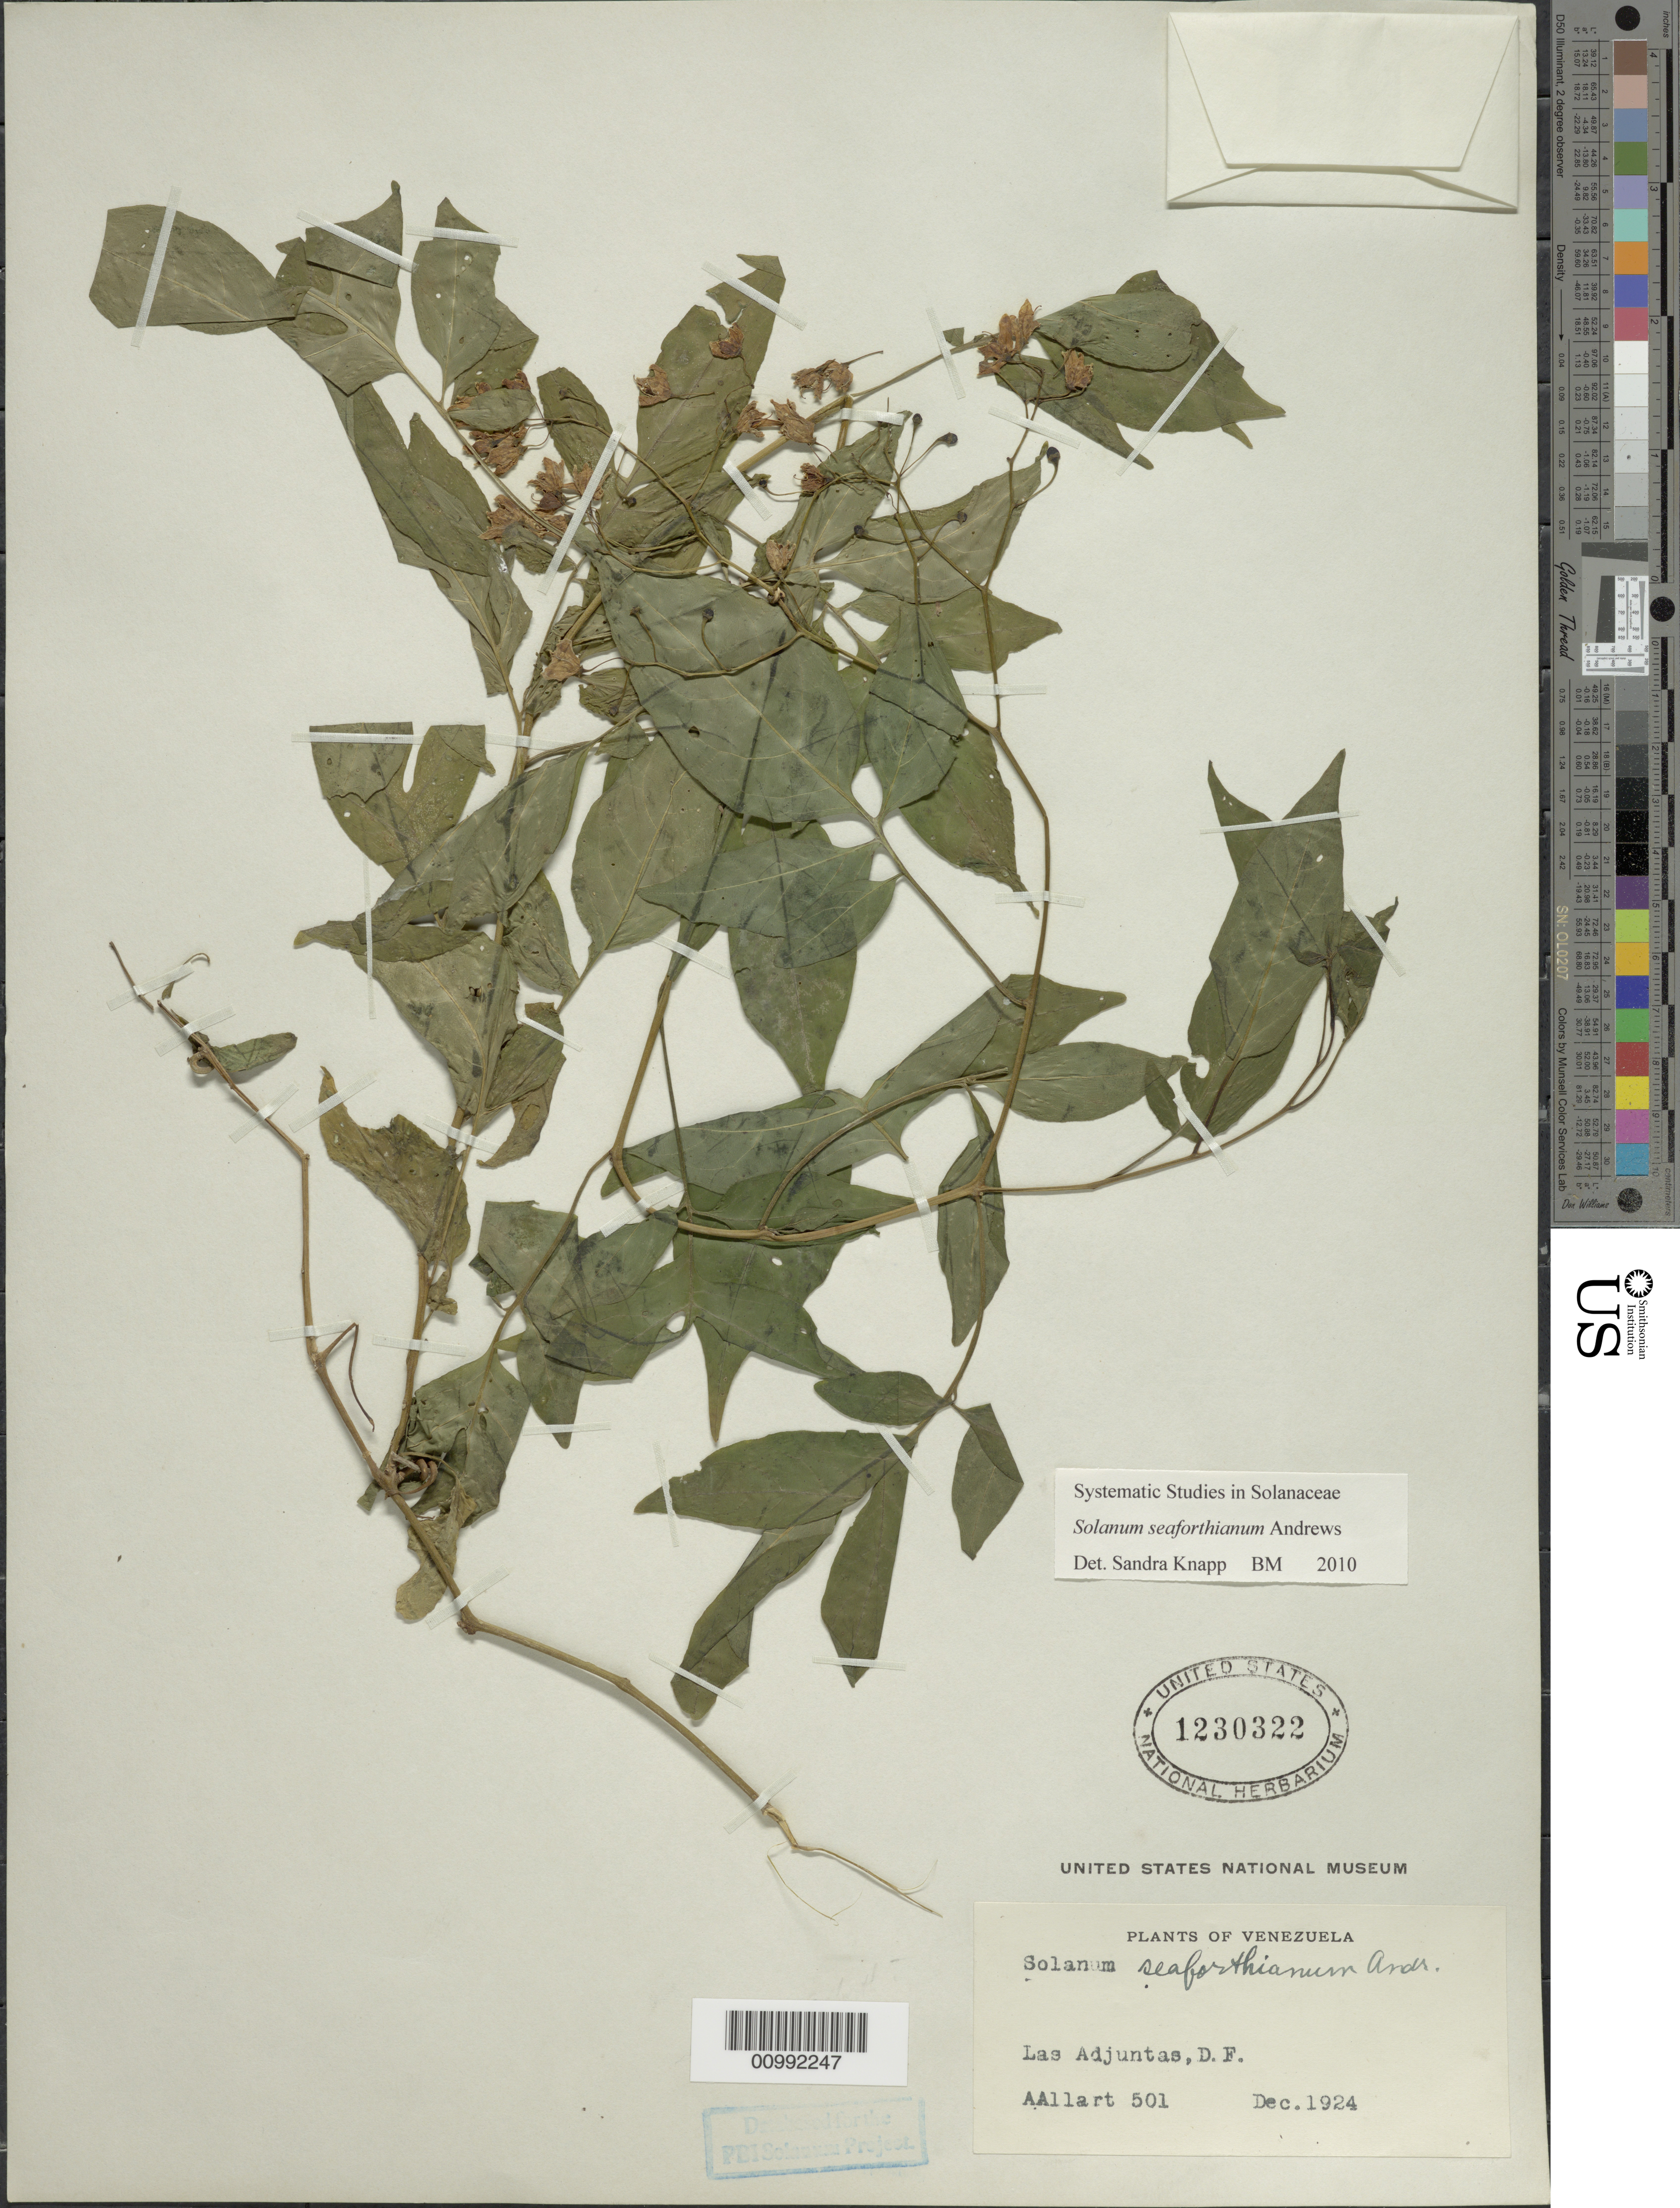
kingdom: Plantae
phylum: Tracheophyta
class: Magnoliopsida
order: Solanales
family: Solanaceae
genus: Solanum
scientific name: Solanum seaforthianum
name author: Andrews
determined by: Knapp, S. D.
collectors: A. Allart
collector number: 501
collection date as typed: Dec 1924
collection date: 1924-12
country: Venezuela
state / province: Distrito Federal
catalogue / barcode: US 1230322